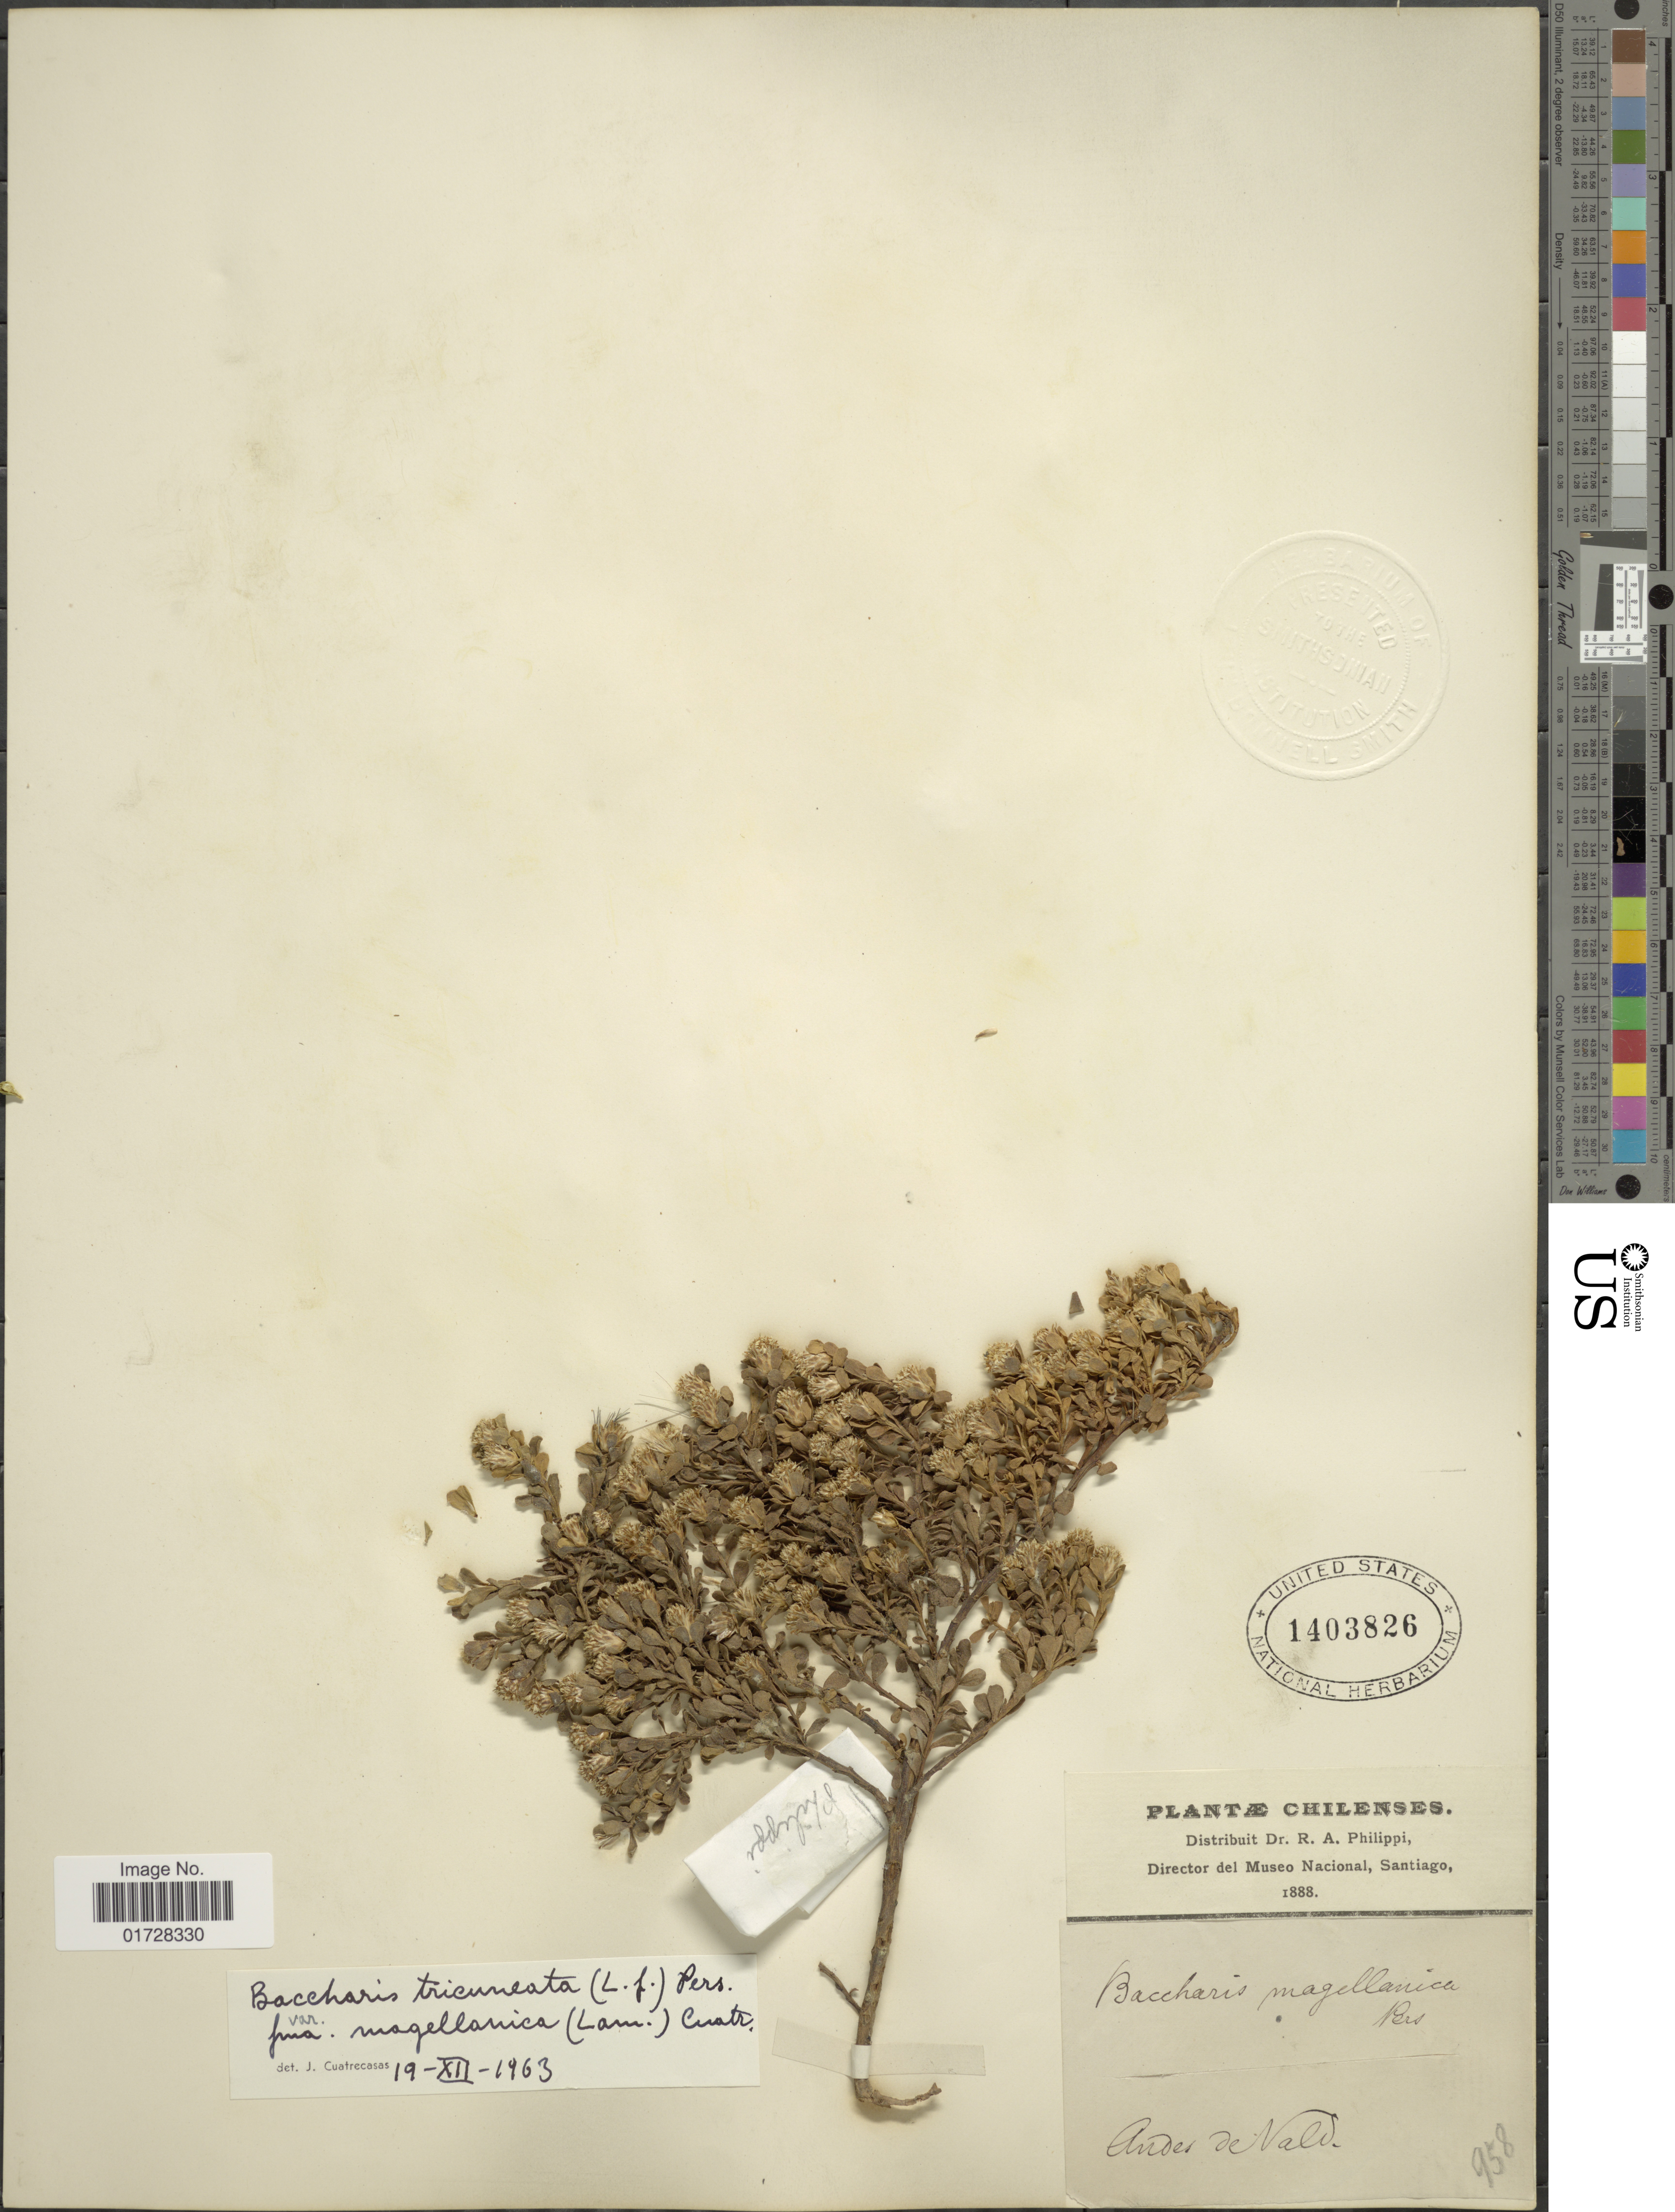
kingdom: Plantae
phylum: Tracheophyta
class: Magnoliopsida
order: Asterales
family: Asteraceae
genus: Baccharis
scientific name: Baccharis tricuneata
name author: (L. f.) Pers.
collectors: R. A. Philippi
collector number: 958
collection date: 1888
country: Chile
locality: Andes de Vale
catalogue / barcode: US 1403826